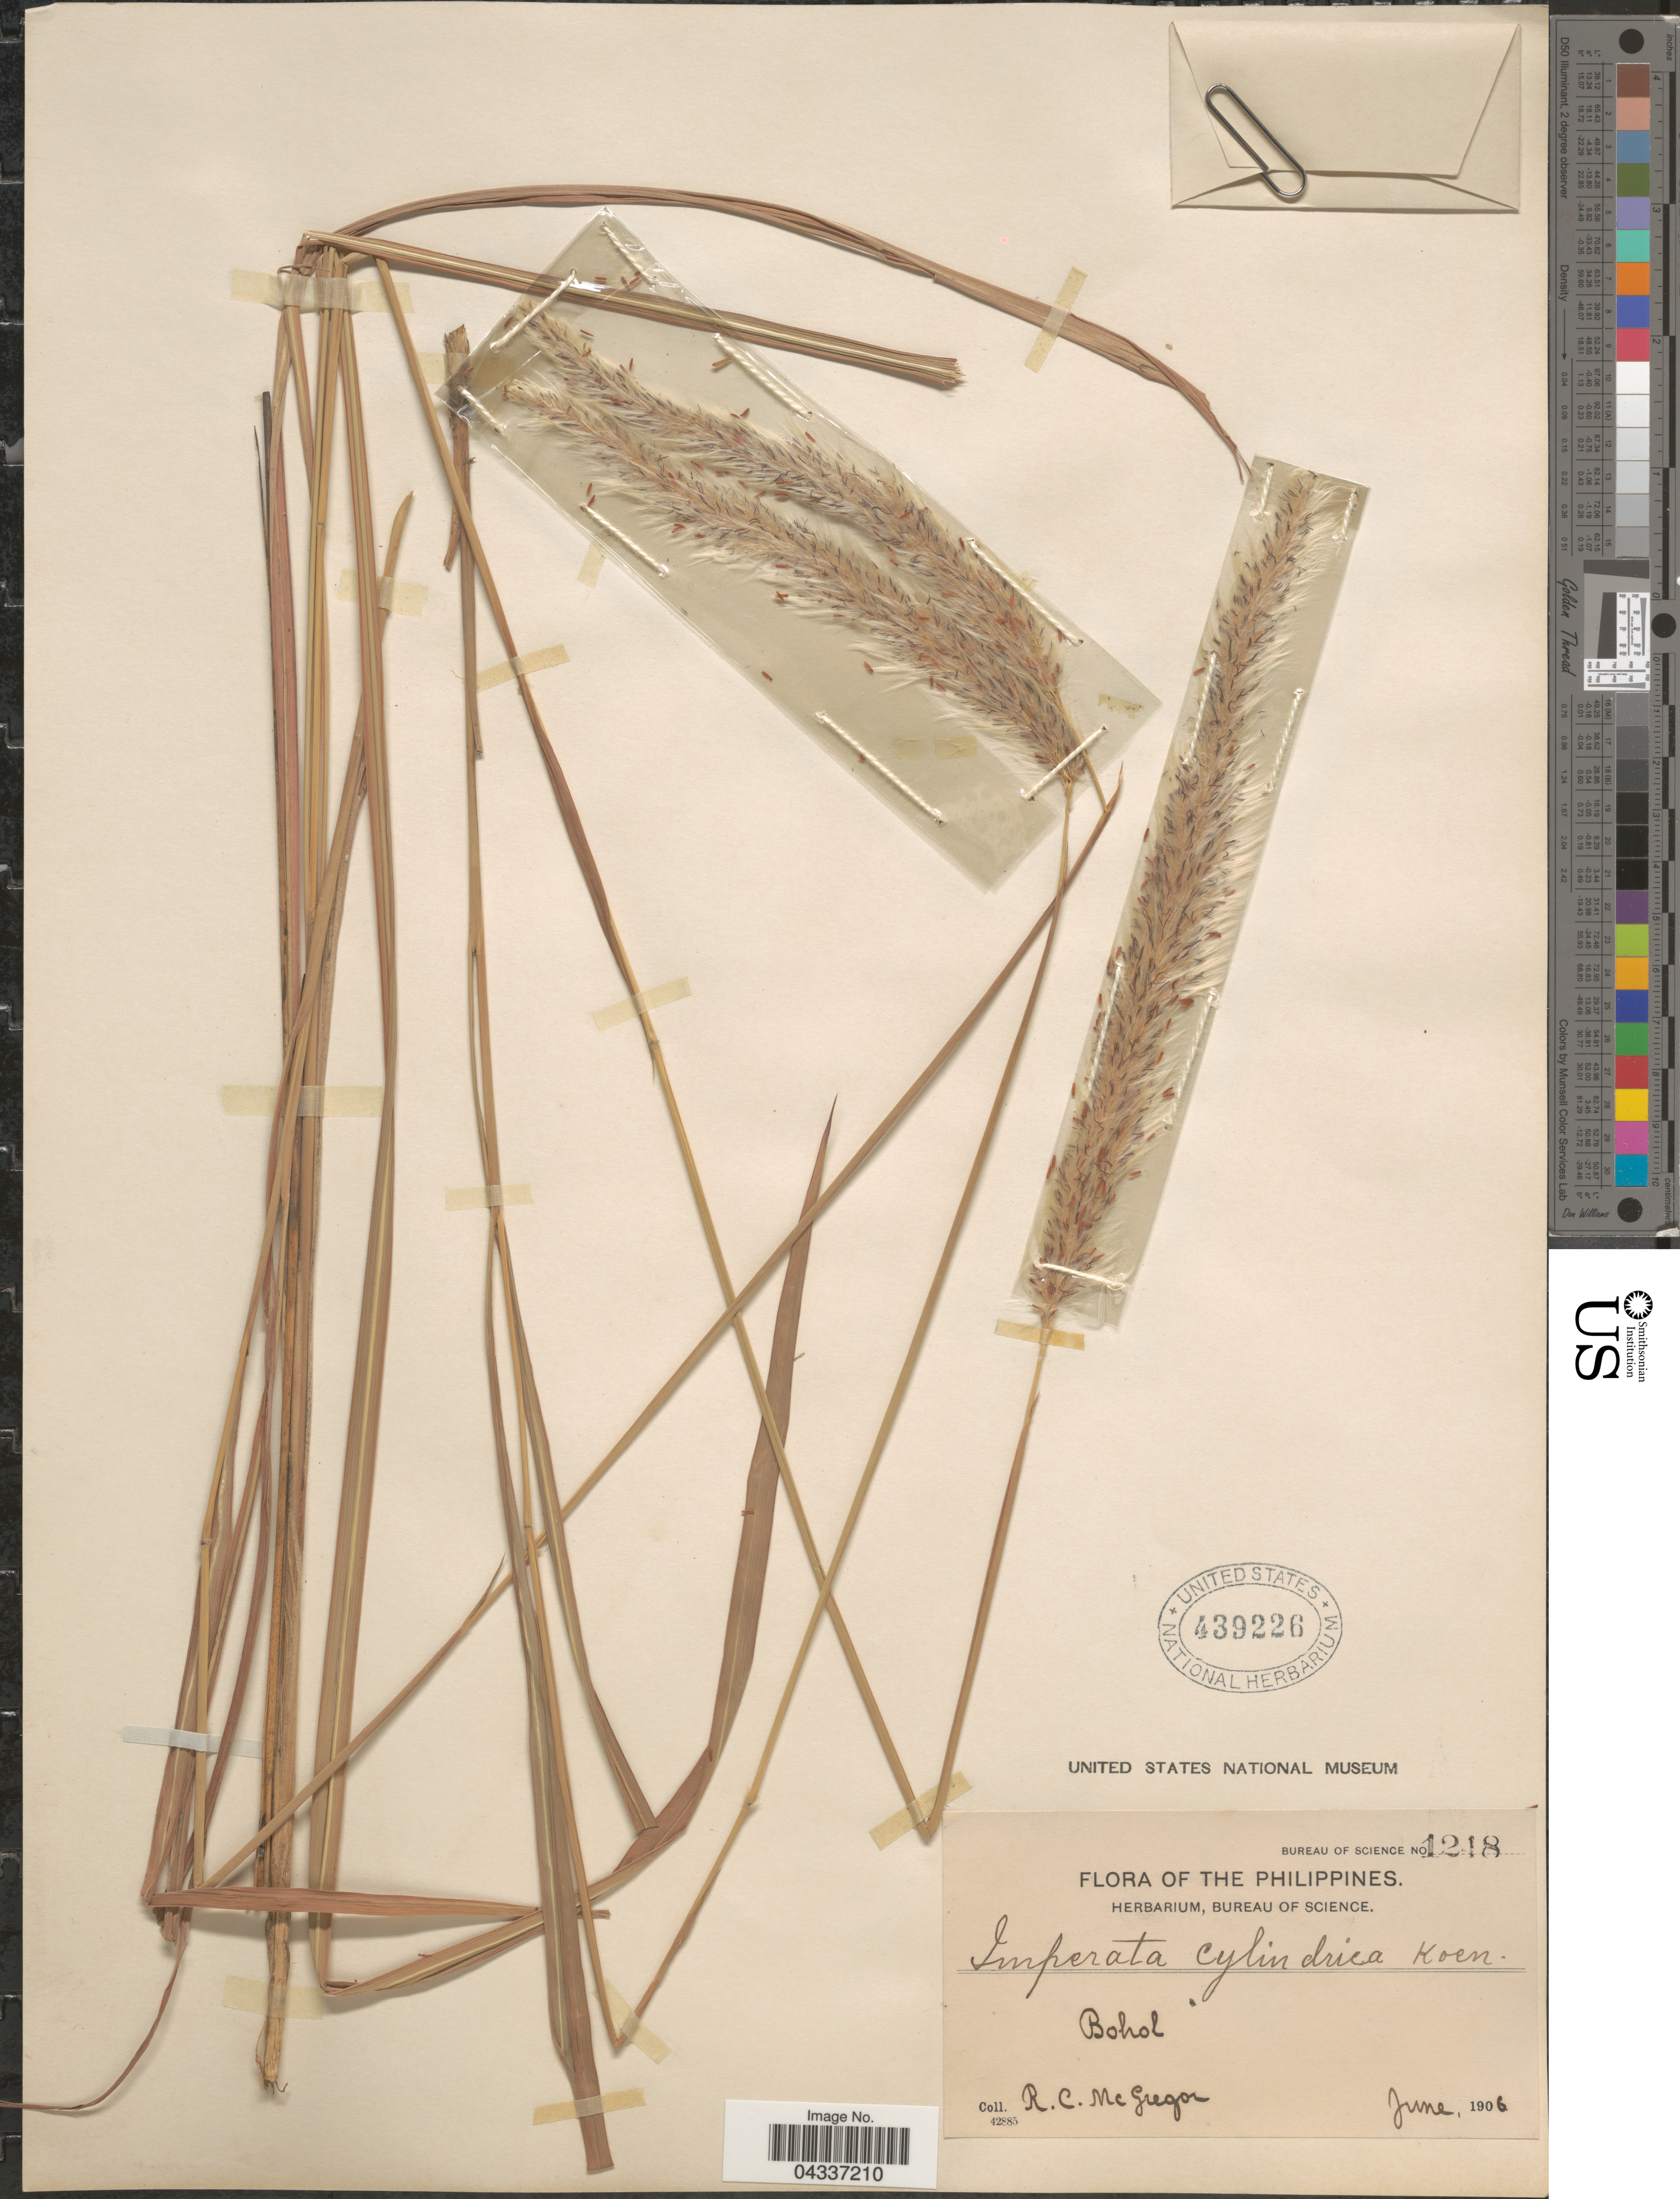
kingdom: Plantae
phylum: Tracheophyta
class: Liliopsida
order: Poales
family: Poaceae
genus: Imperata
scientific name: Imperata cylindrica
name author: (L.) P. Beauv.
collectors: R. C. McGregor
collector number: Bureau of Science 1248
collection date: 1906-06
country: Philippines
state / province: Central Visayas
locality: Bohol.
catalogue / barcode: US 439226